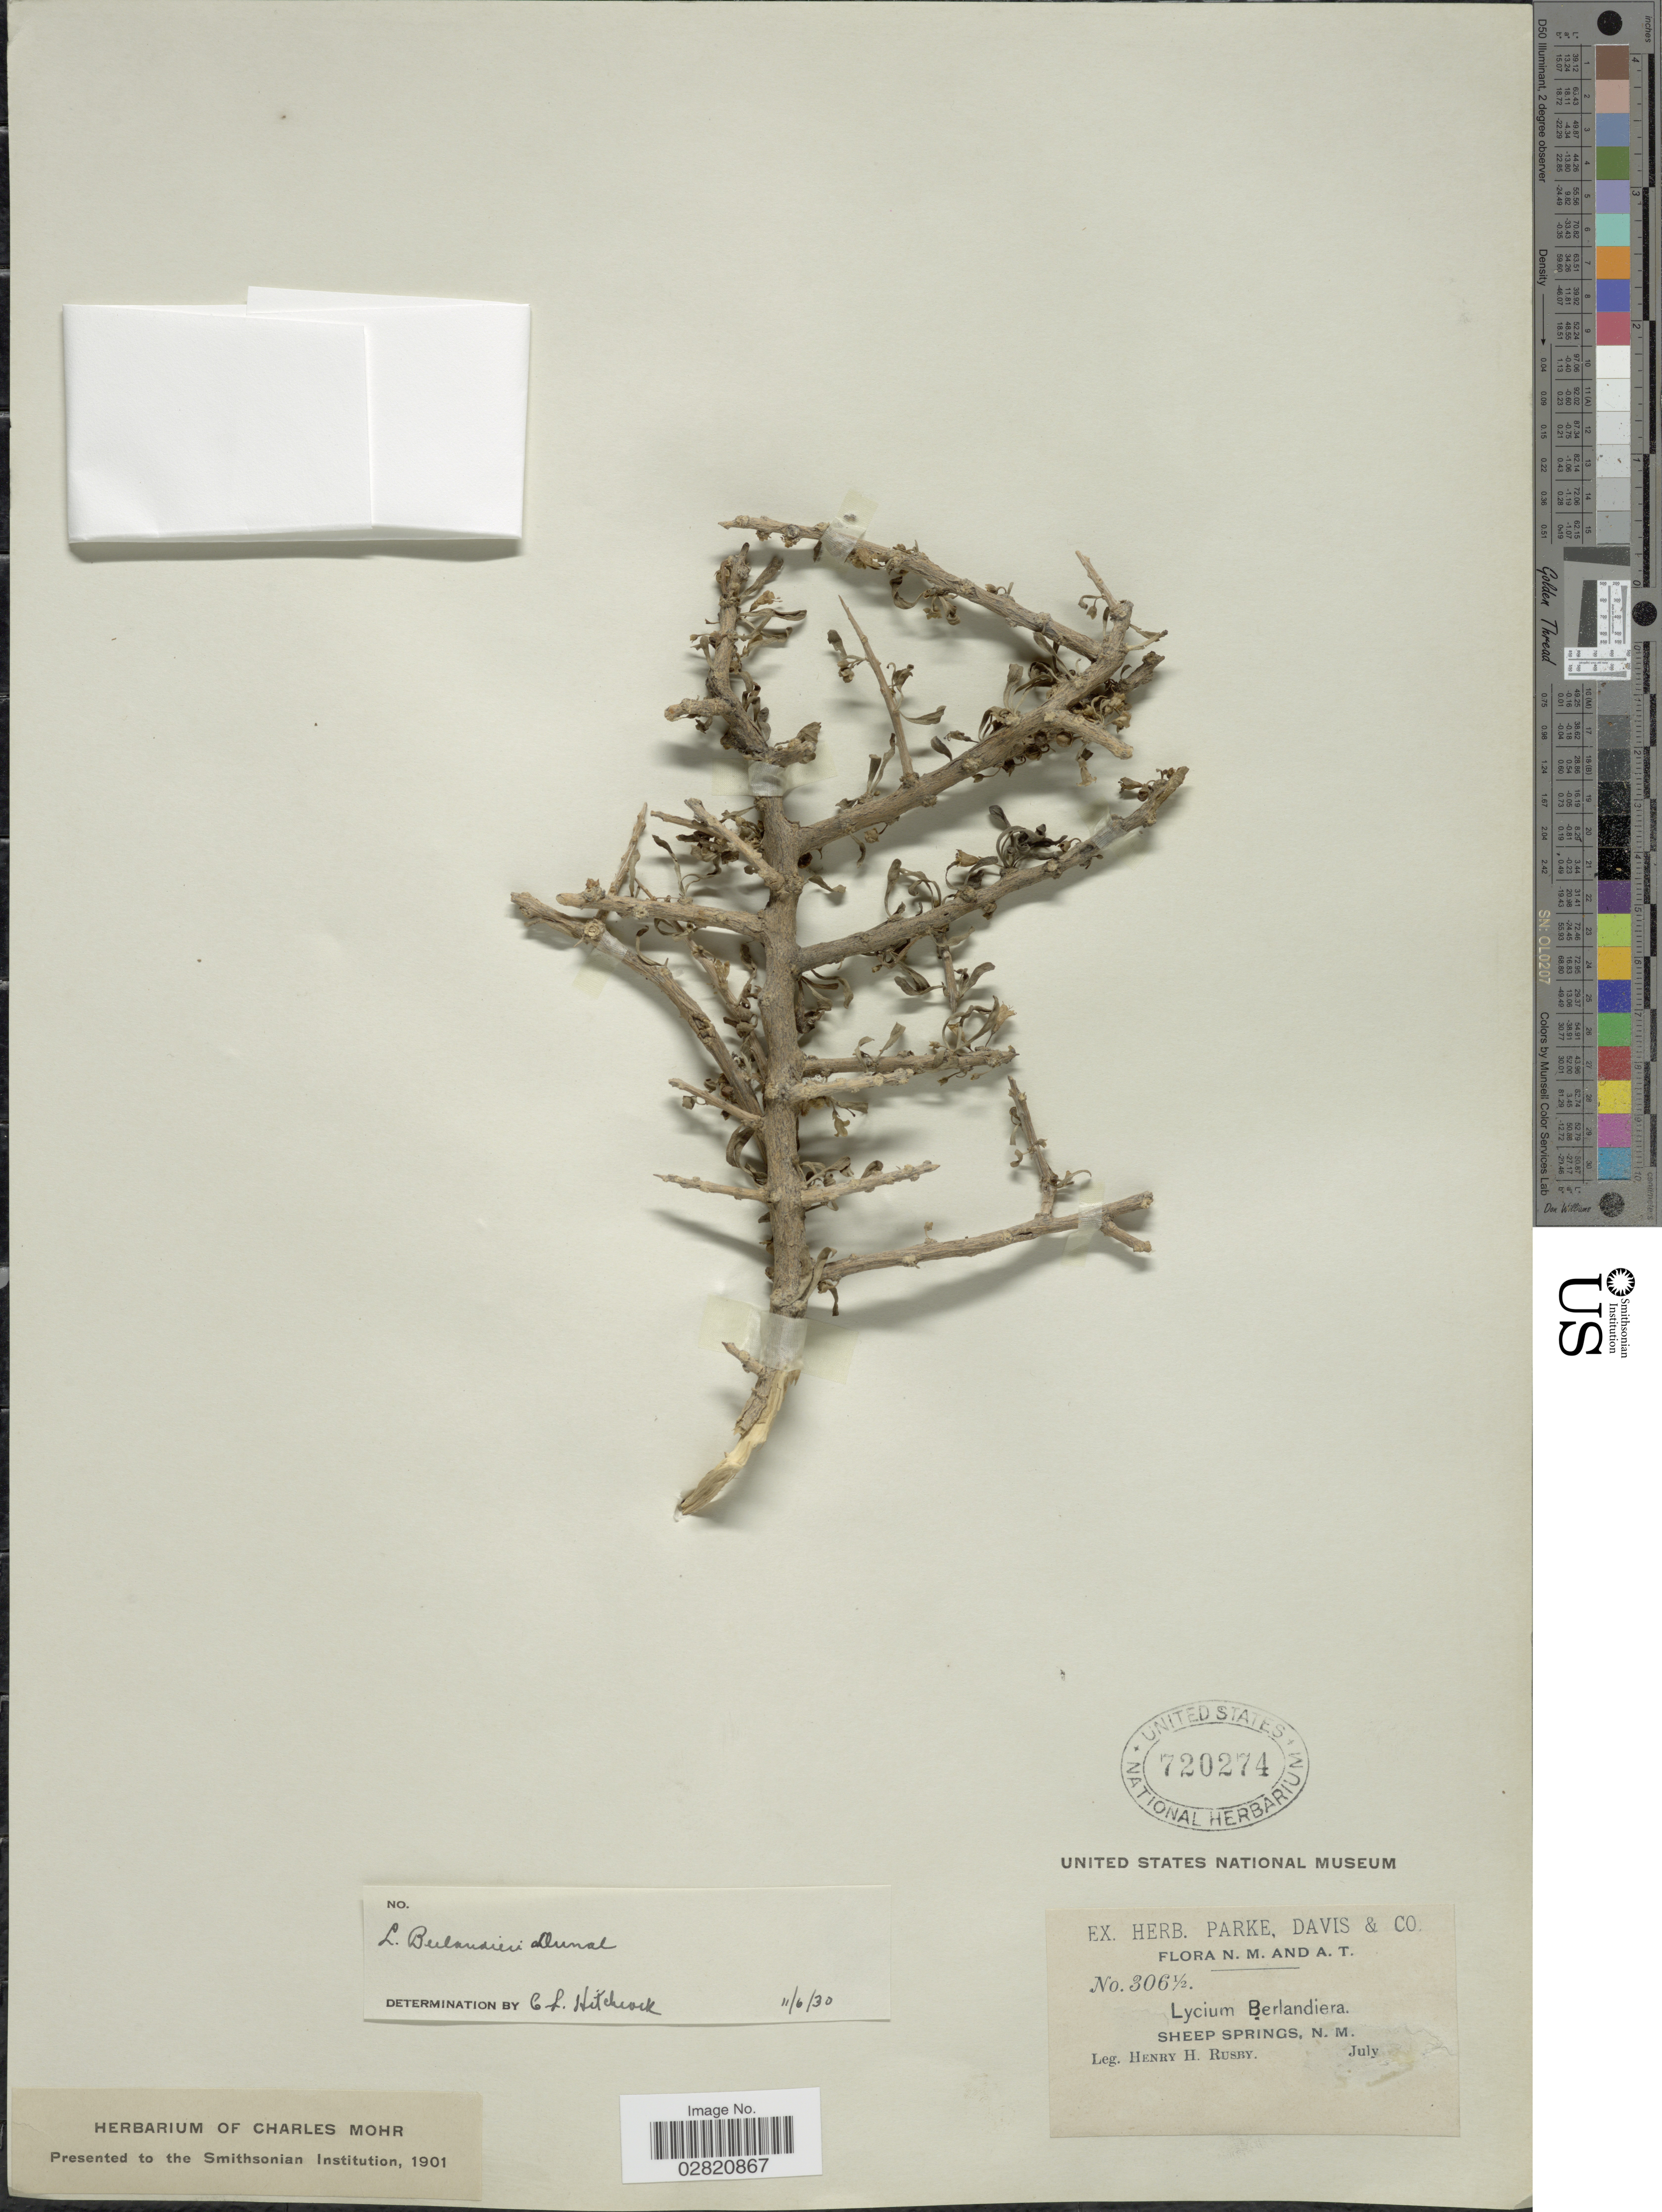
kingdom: Plantae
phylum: Tracheophyta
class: Magnoliopsida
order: Solanales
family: Solanaceae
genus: Lycium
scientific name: Lycium berlandieri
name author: Dunal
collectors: H. H. Rusby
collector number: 306½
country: United States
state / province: New Mexico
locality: Sheep Springs.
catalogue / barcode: US 720274